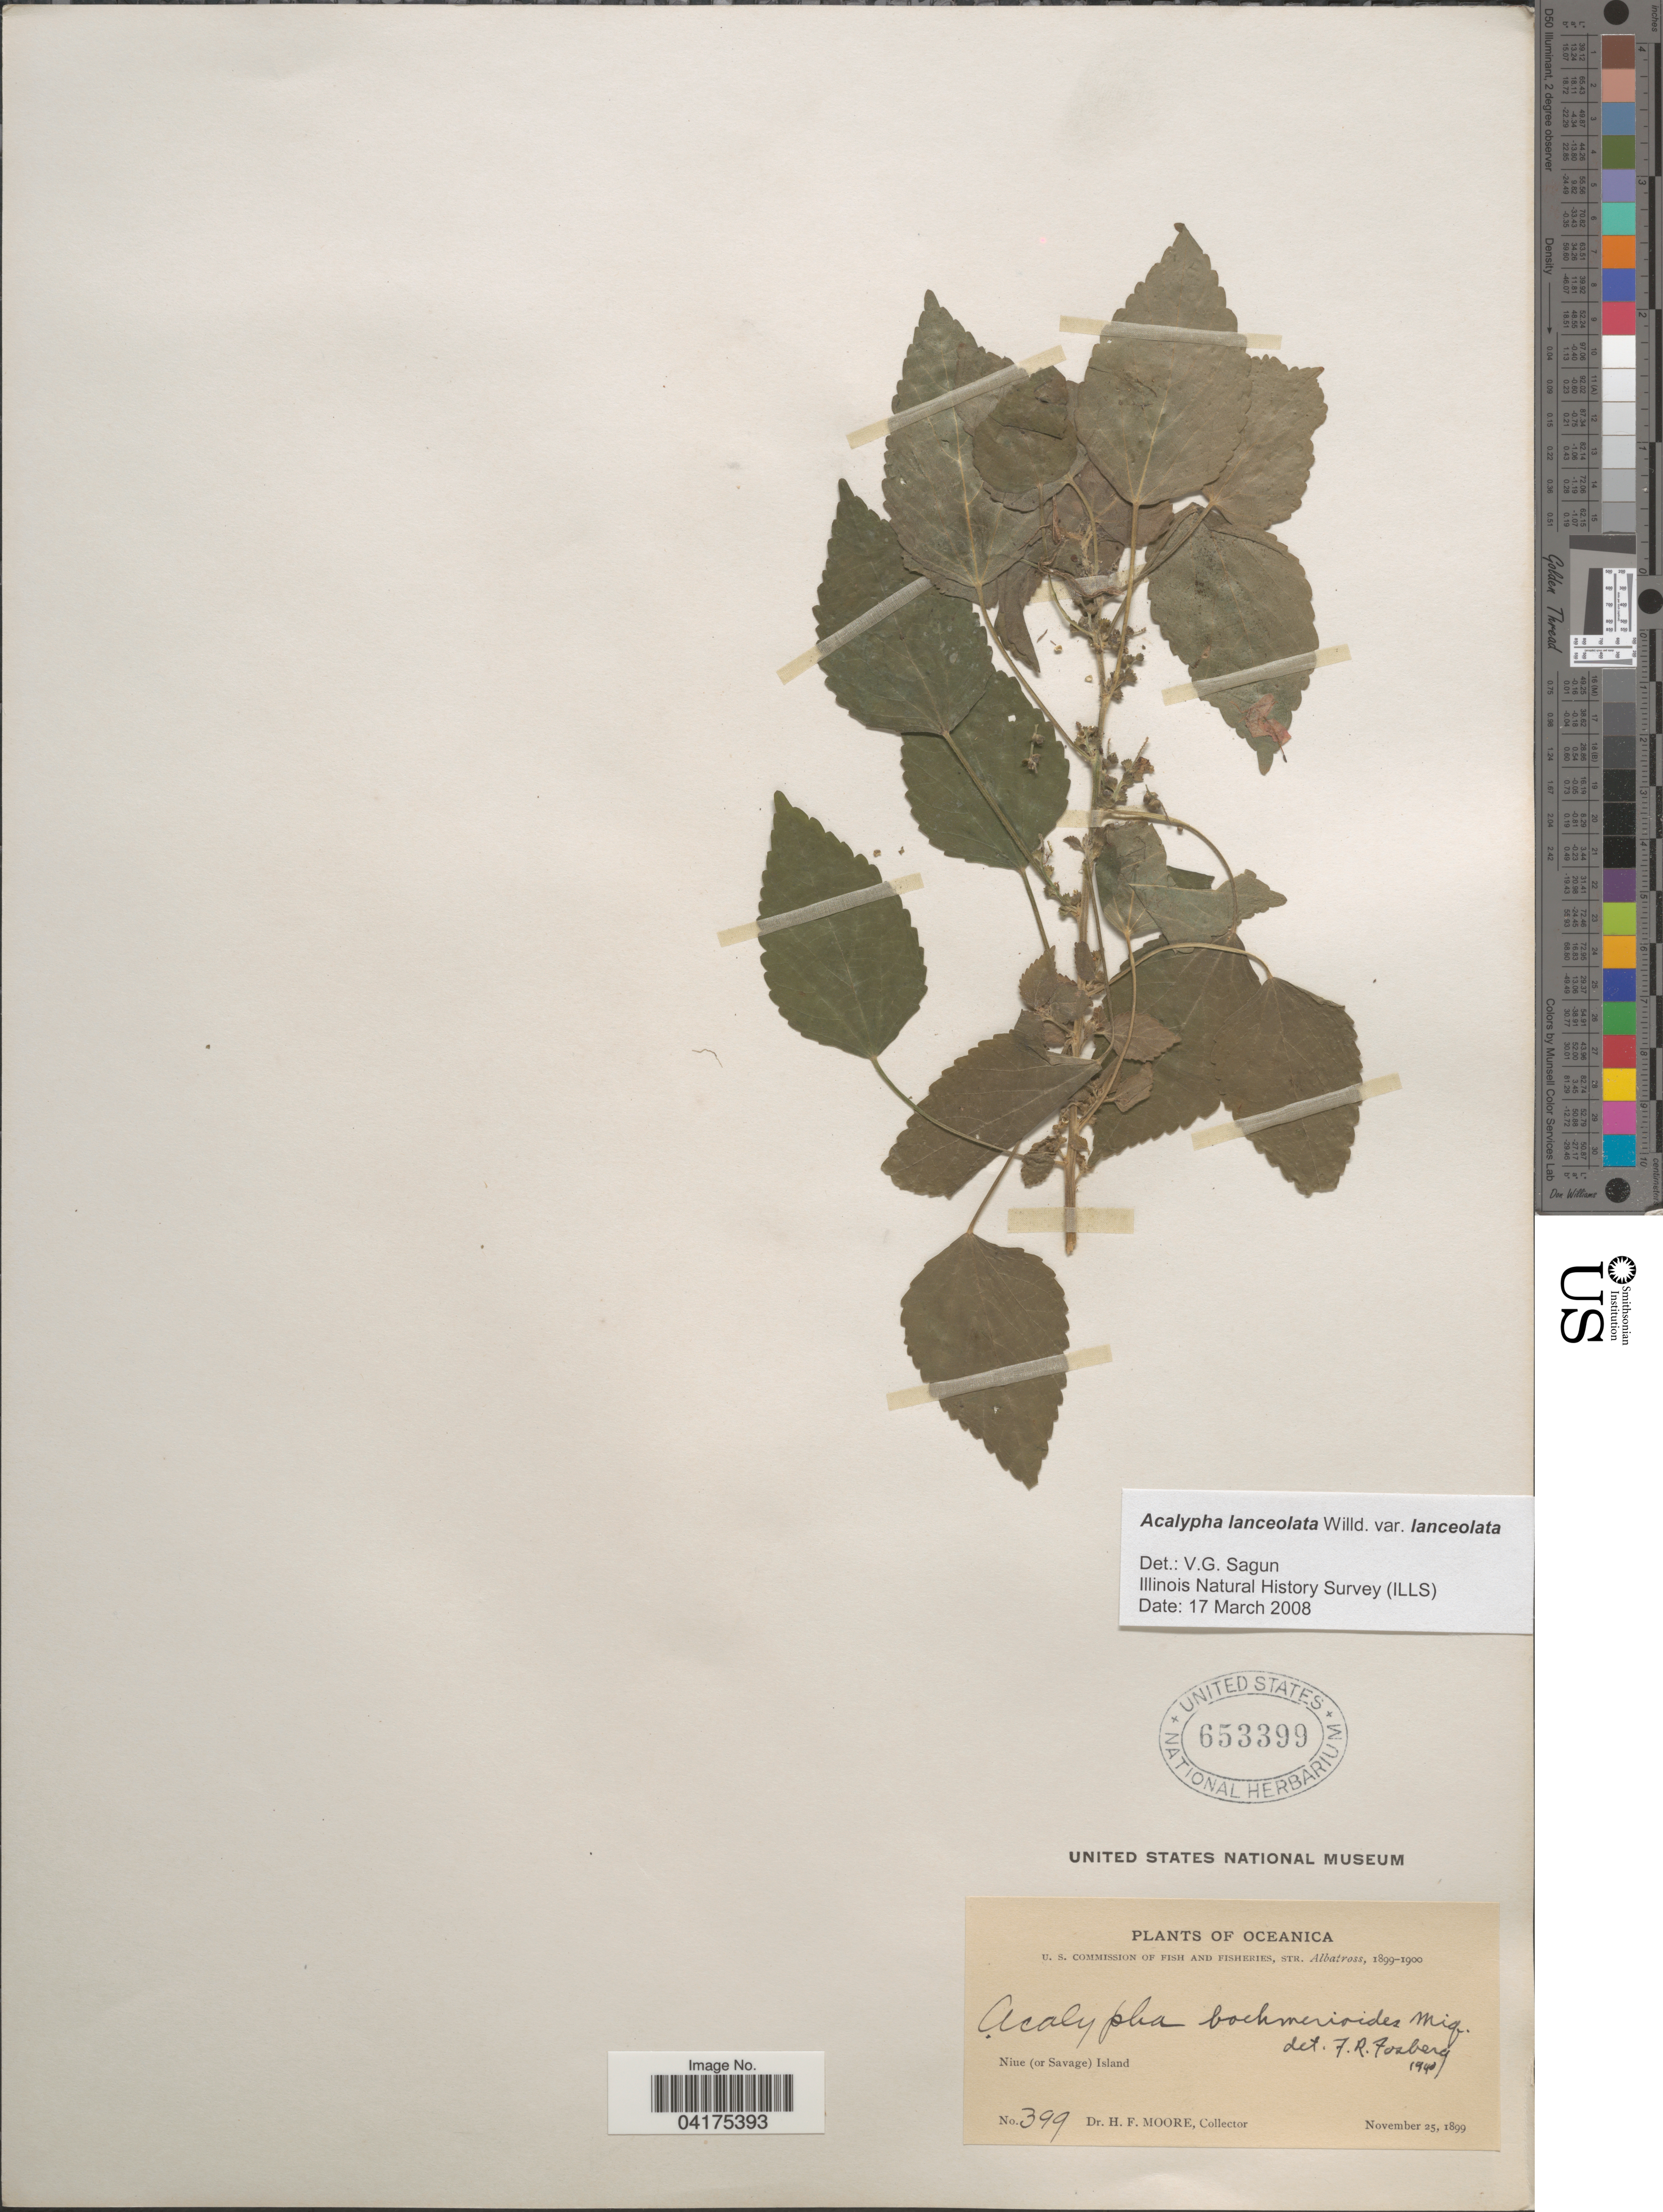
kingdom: Plantae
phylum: Tracheophyta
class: Magnoliopsida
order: Malpighiales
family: Euphorbiaceae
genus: Acalypha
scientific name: Acalypha lanceolata var. lanceolata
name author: Willd.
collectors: H. F. Moore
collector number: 399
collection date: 1899-11-25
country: Niue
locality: Oceanica. Niue (or Savage) Island.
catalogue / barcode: US 653399